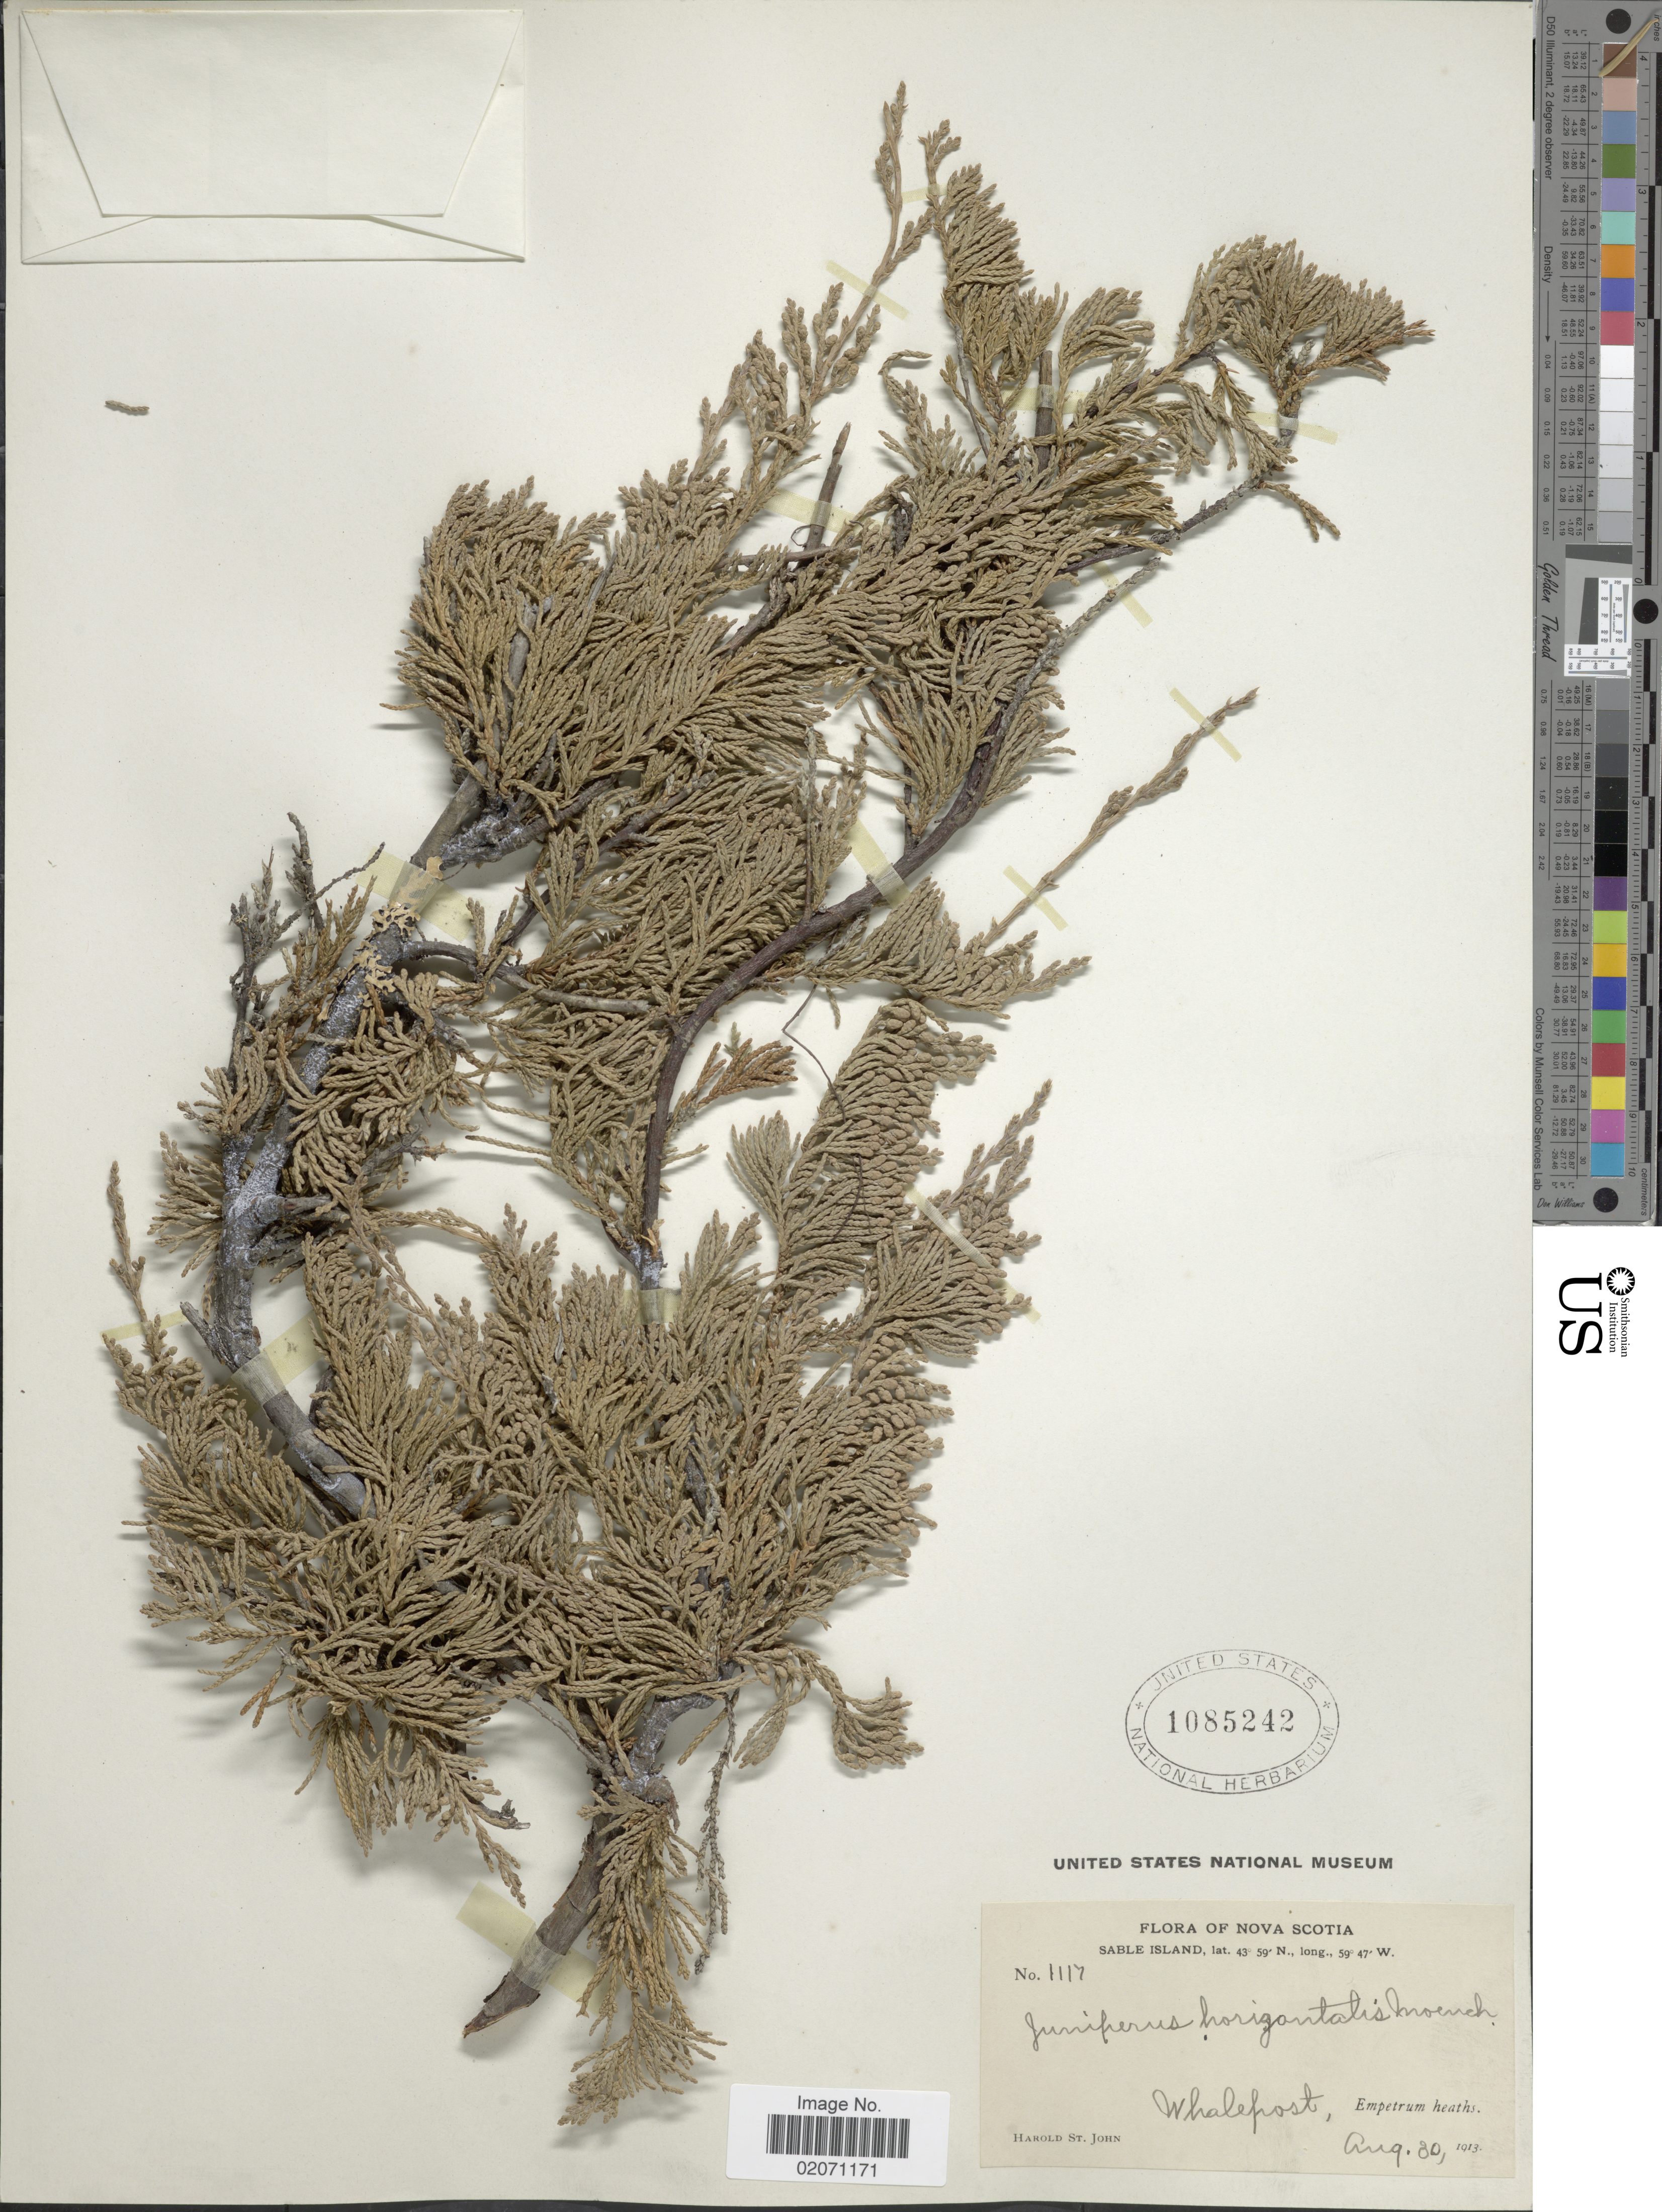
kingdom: Plantae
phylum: Tracheophyta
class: Pinopsida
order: Pinales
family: Cupressaceae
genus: Juniperus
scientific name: Juniperus horizontalis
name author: Moench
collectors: H. St. John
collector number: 1117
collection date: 1913-08-30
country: Canada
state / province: Nova Scotia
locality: Sable Island, Whaleport, Empetrum heaths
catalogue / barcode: US 1085242